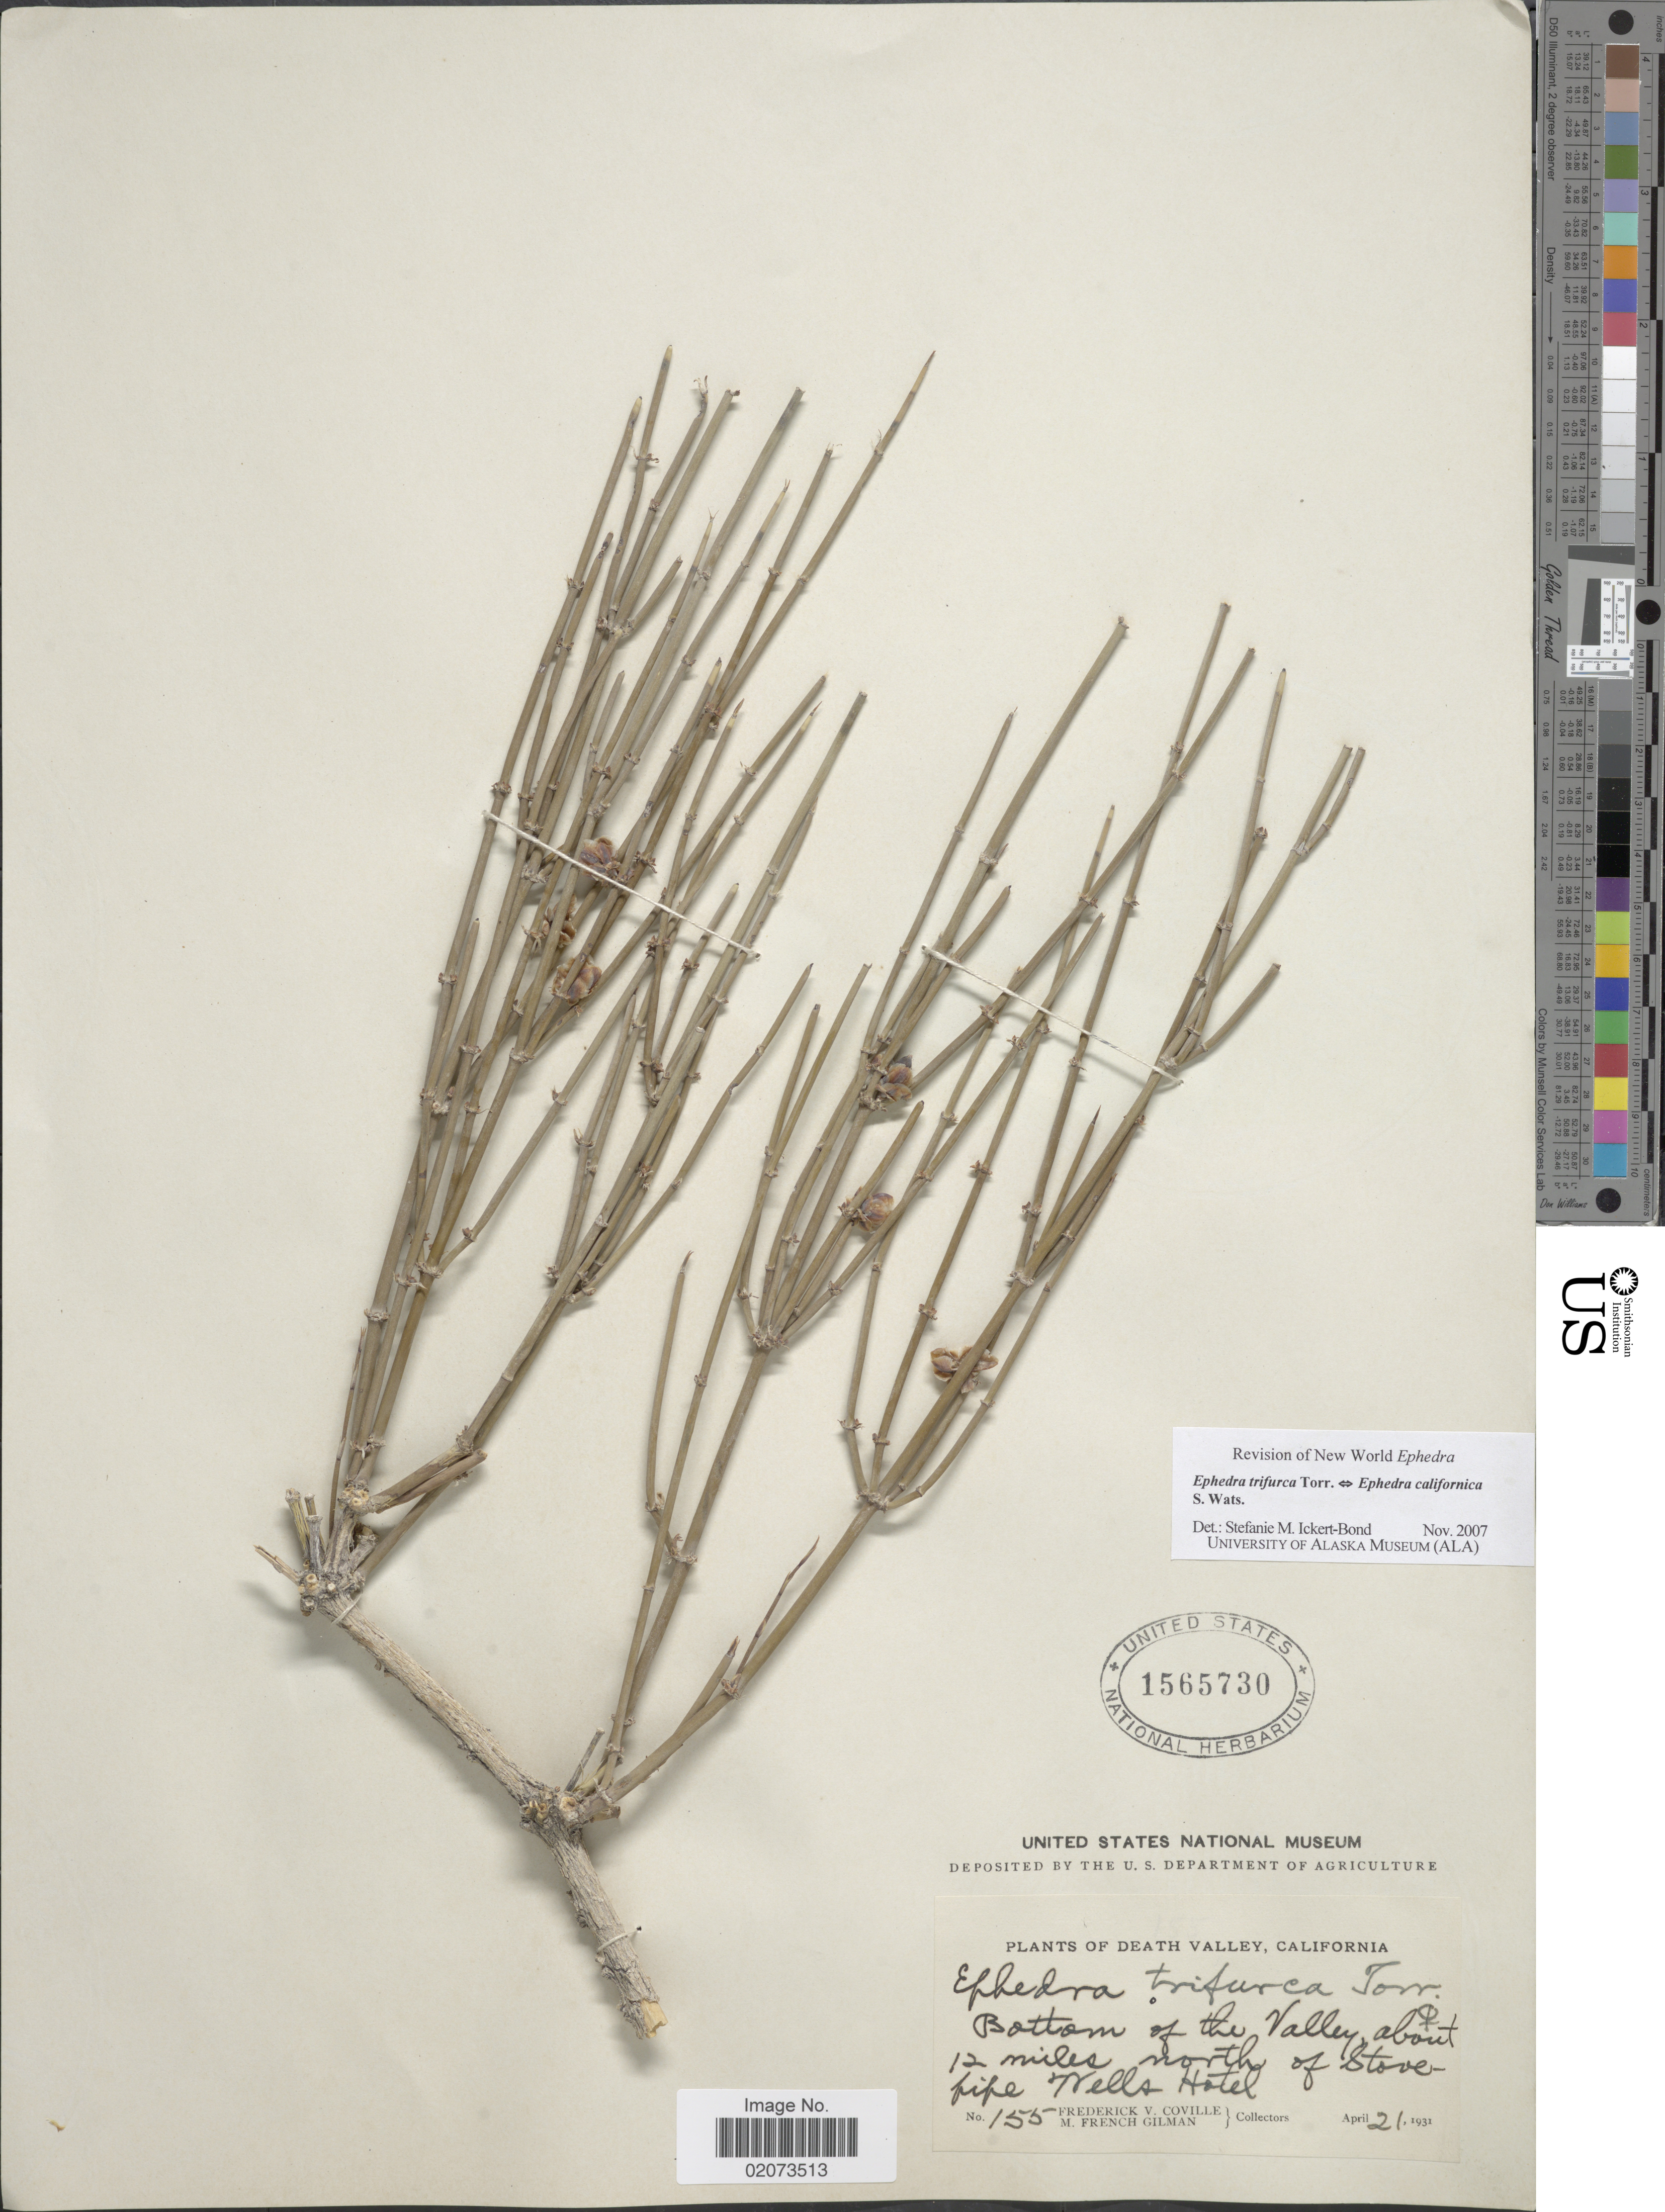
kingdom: Plantae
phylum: Tracheophyta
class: Gnetopsida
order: Ephedrales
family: Ephedraceae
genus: Ephedra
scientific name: Ephedra trifurca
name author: Torr. ex S. Watson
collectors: F. V. Coville & M. F. Gilman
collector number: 155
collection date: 1931-04-21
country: United States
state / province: California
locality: Death Valley, Bottom of the valley, about 12 miles north of Stovepipe Wells Hotel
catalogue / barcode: US 1565730